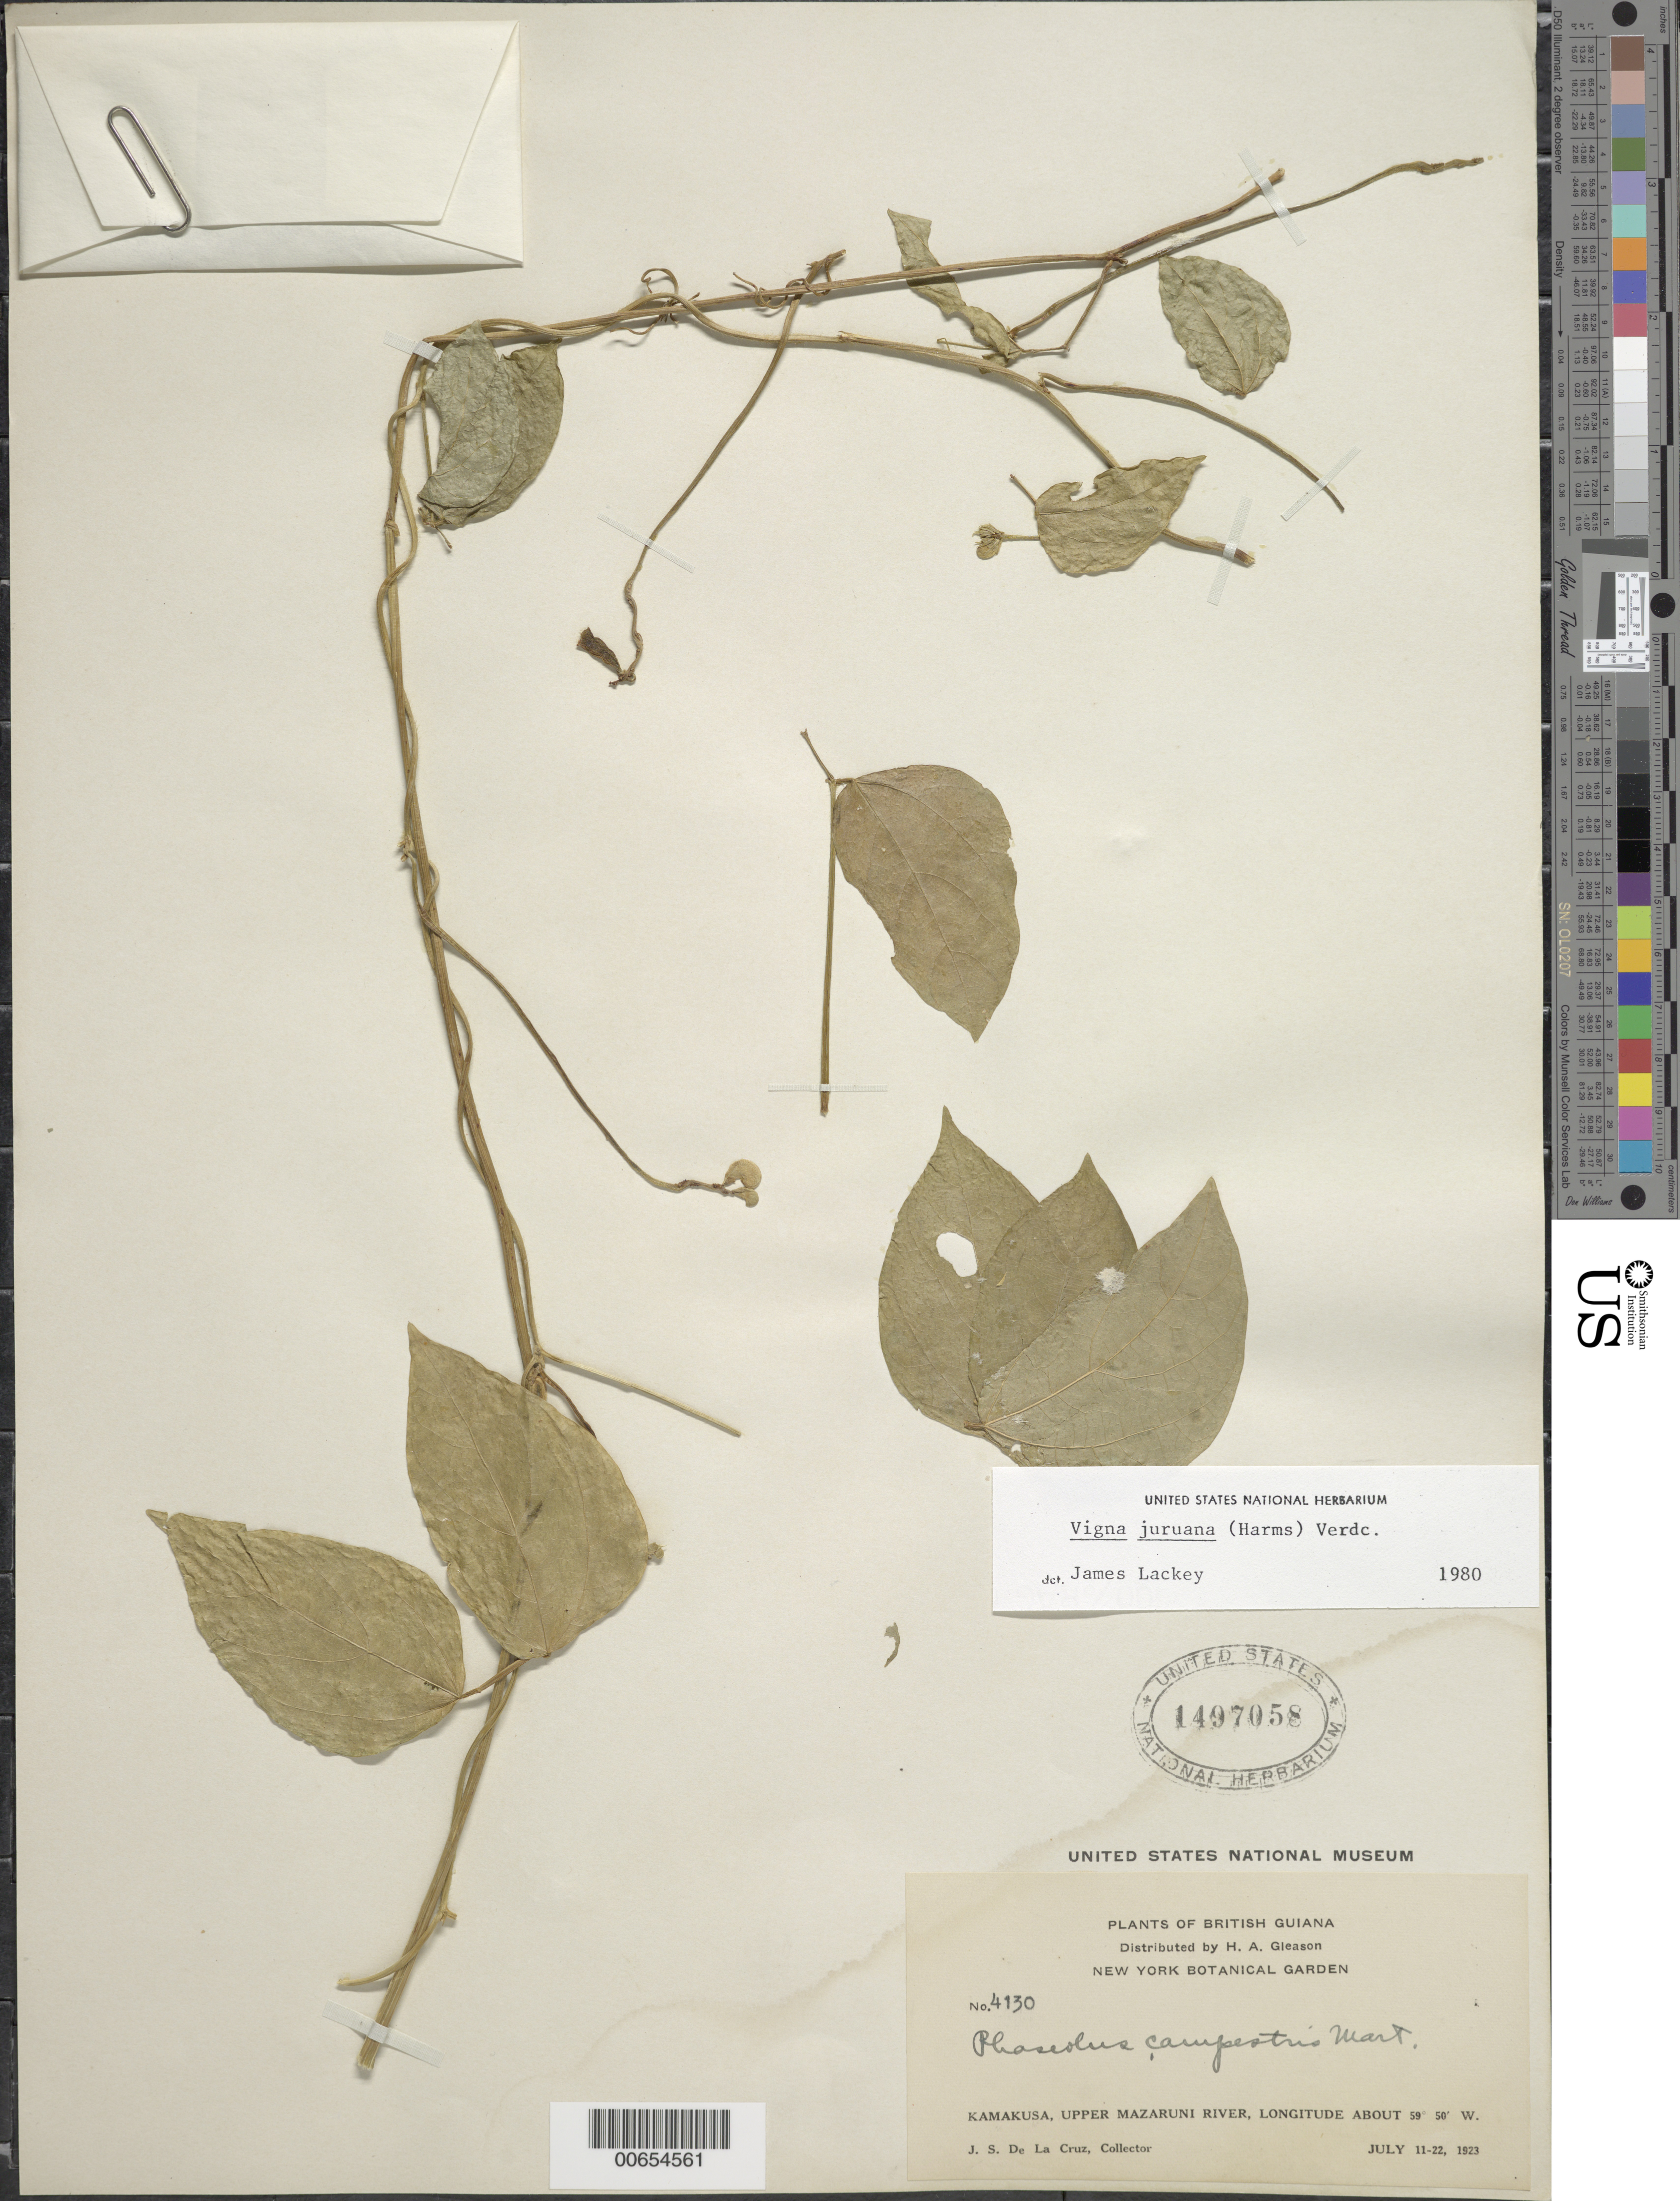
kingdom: Plantae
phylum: Tracheophyta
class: Magnoliopsida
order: Fabales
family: Fabaceae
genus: Vigna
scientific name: Vigna juruana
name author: (Harms) Verdc.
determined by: Lackey, J.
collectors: J. S. de la Cruz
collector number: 4130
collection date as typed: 11-Jul-23 to 22-Jul-23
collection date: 1923-07-11/1923-07-22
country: Guyana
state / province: Cuyuni-Mazaruni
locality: Kamakusa, Upper Mazaruni R.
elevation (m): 100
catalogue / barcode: US 1497058